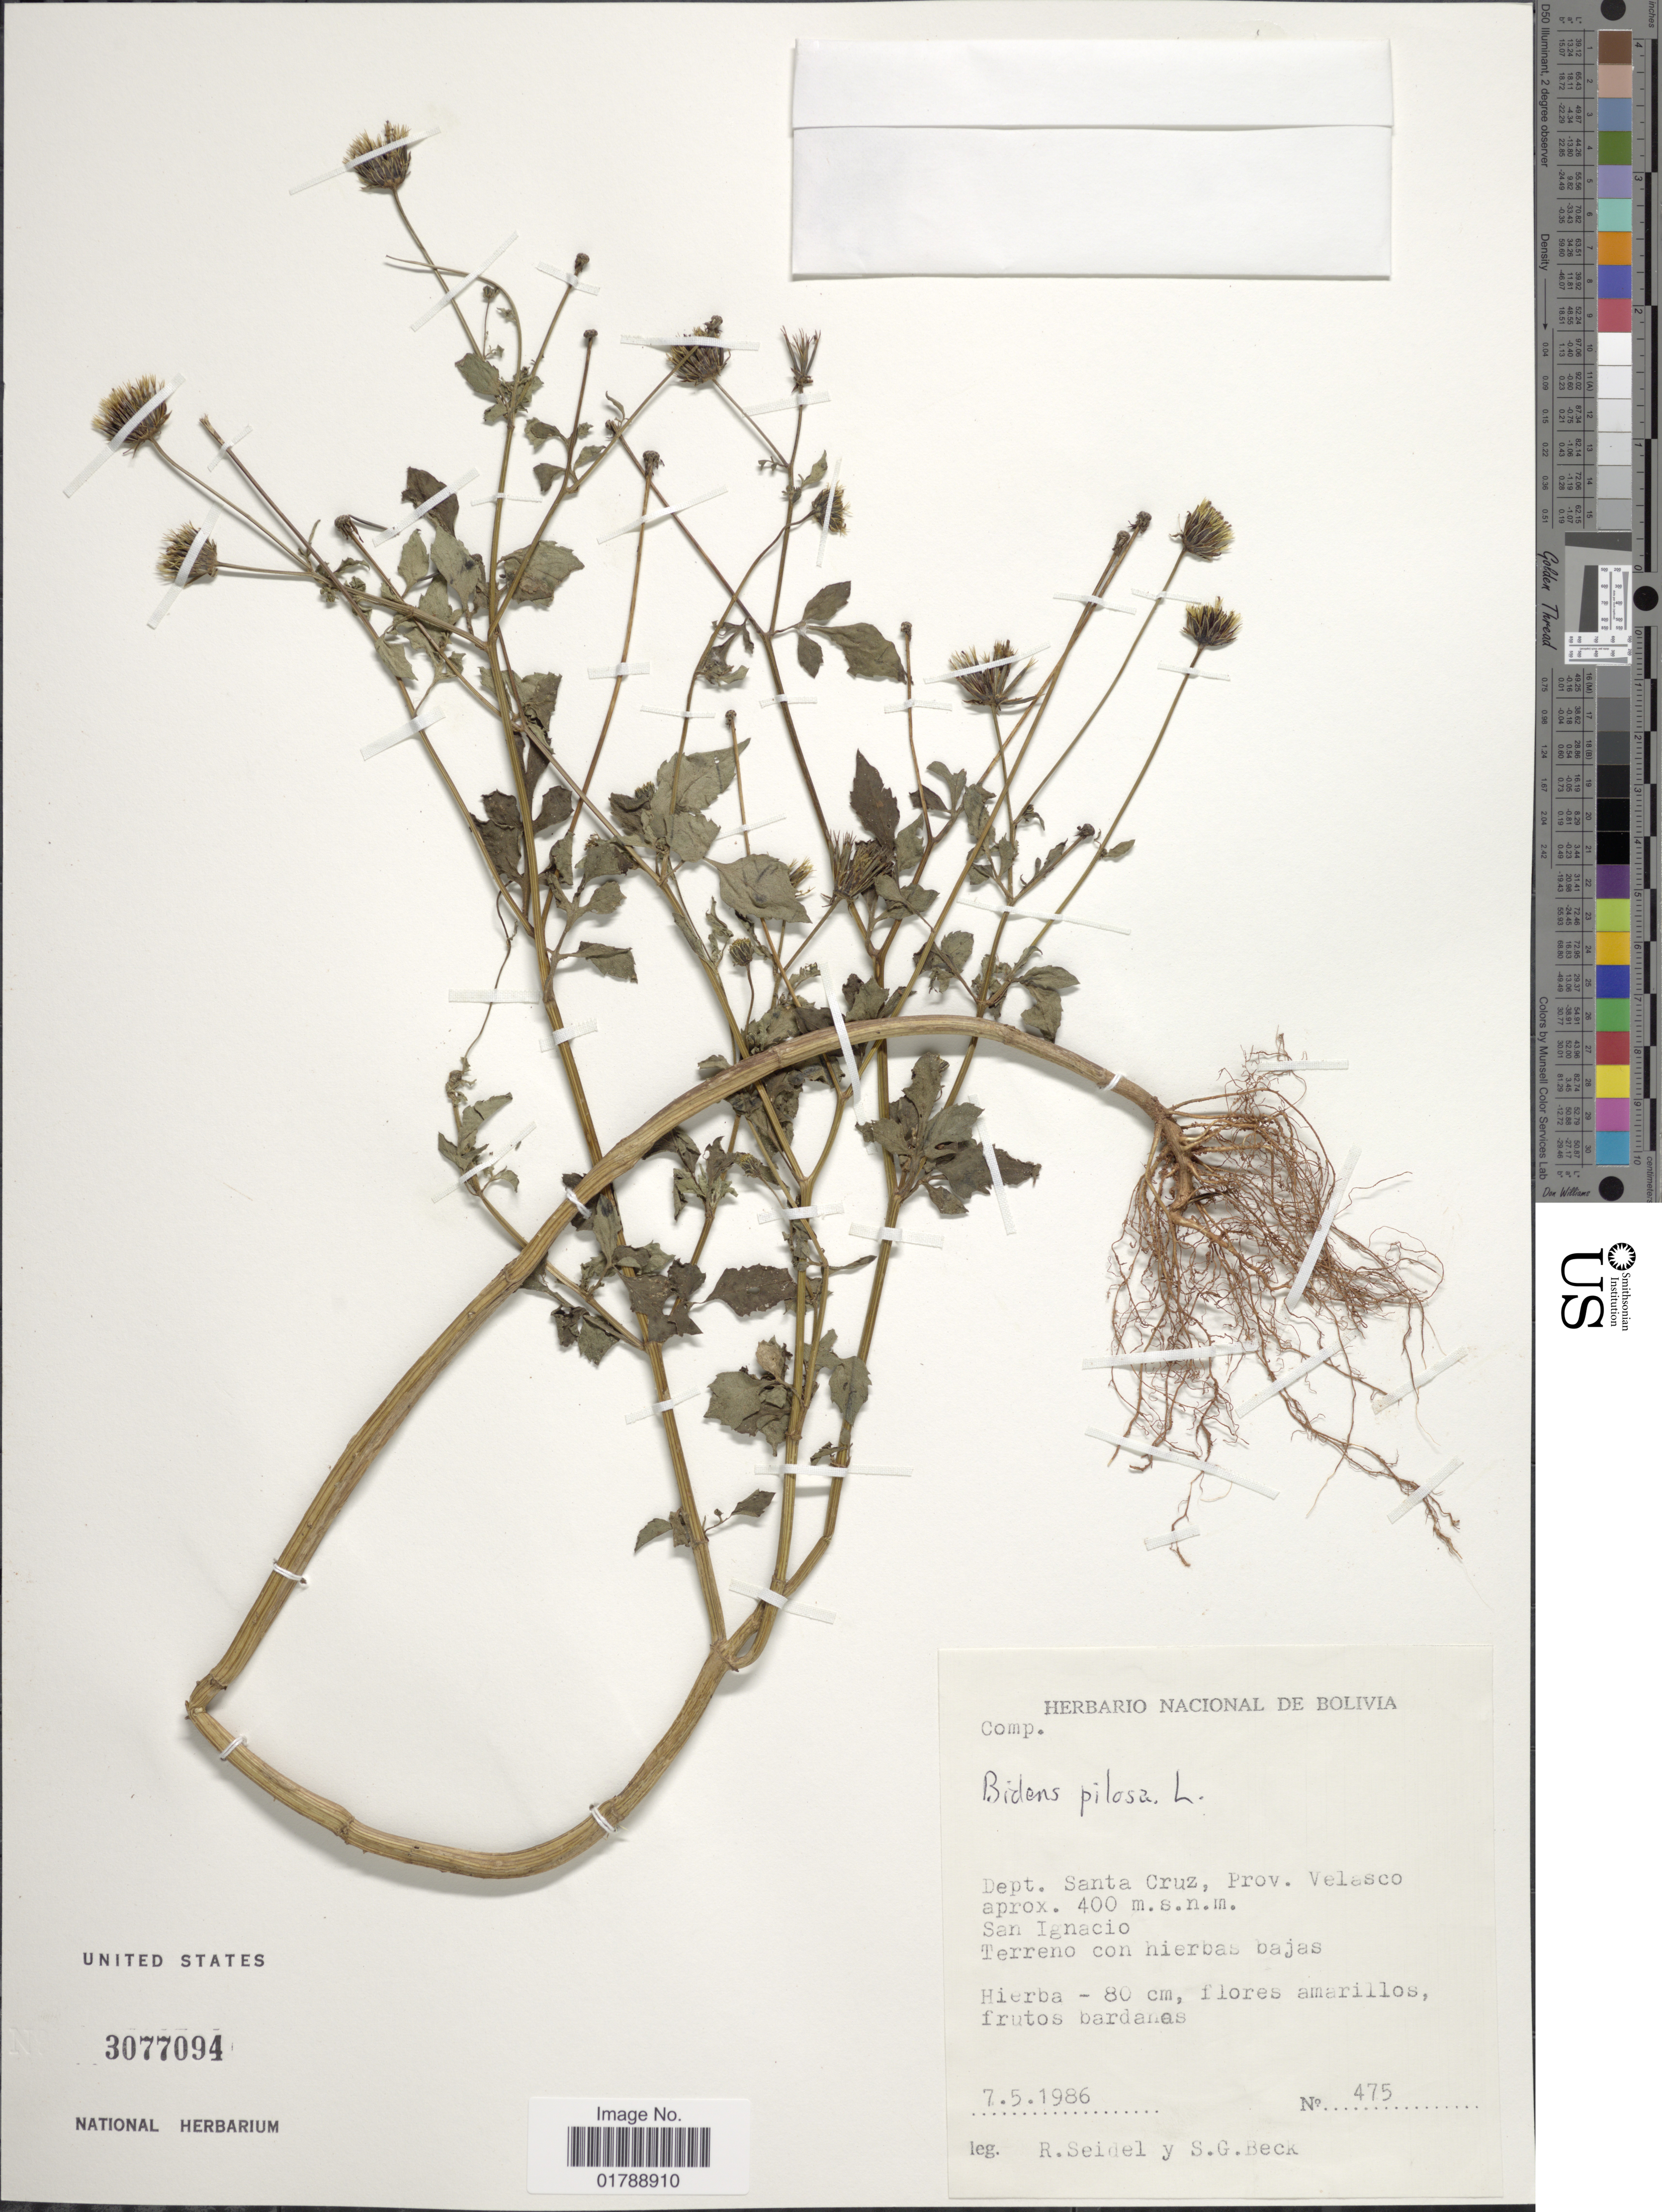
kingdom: Plantae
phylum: Tracheophyta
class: Magnoliopsida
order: Asterales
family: Asteraceae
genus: Bidens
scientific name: Bidens pilosa var. radiata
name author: (Sch. Bip.) J.A. Schmidt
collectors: R. Seidel & S. G. Beck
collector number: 475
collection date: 1986-05-07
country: Bolivia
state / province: Santa Cruz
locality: Prov. Velasco. San Ignacio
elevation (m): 400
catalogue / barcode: US 3077094